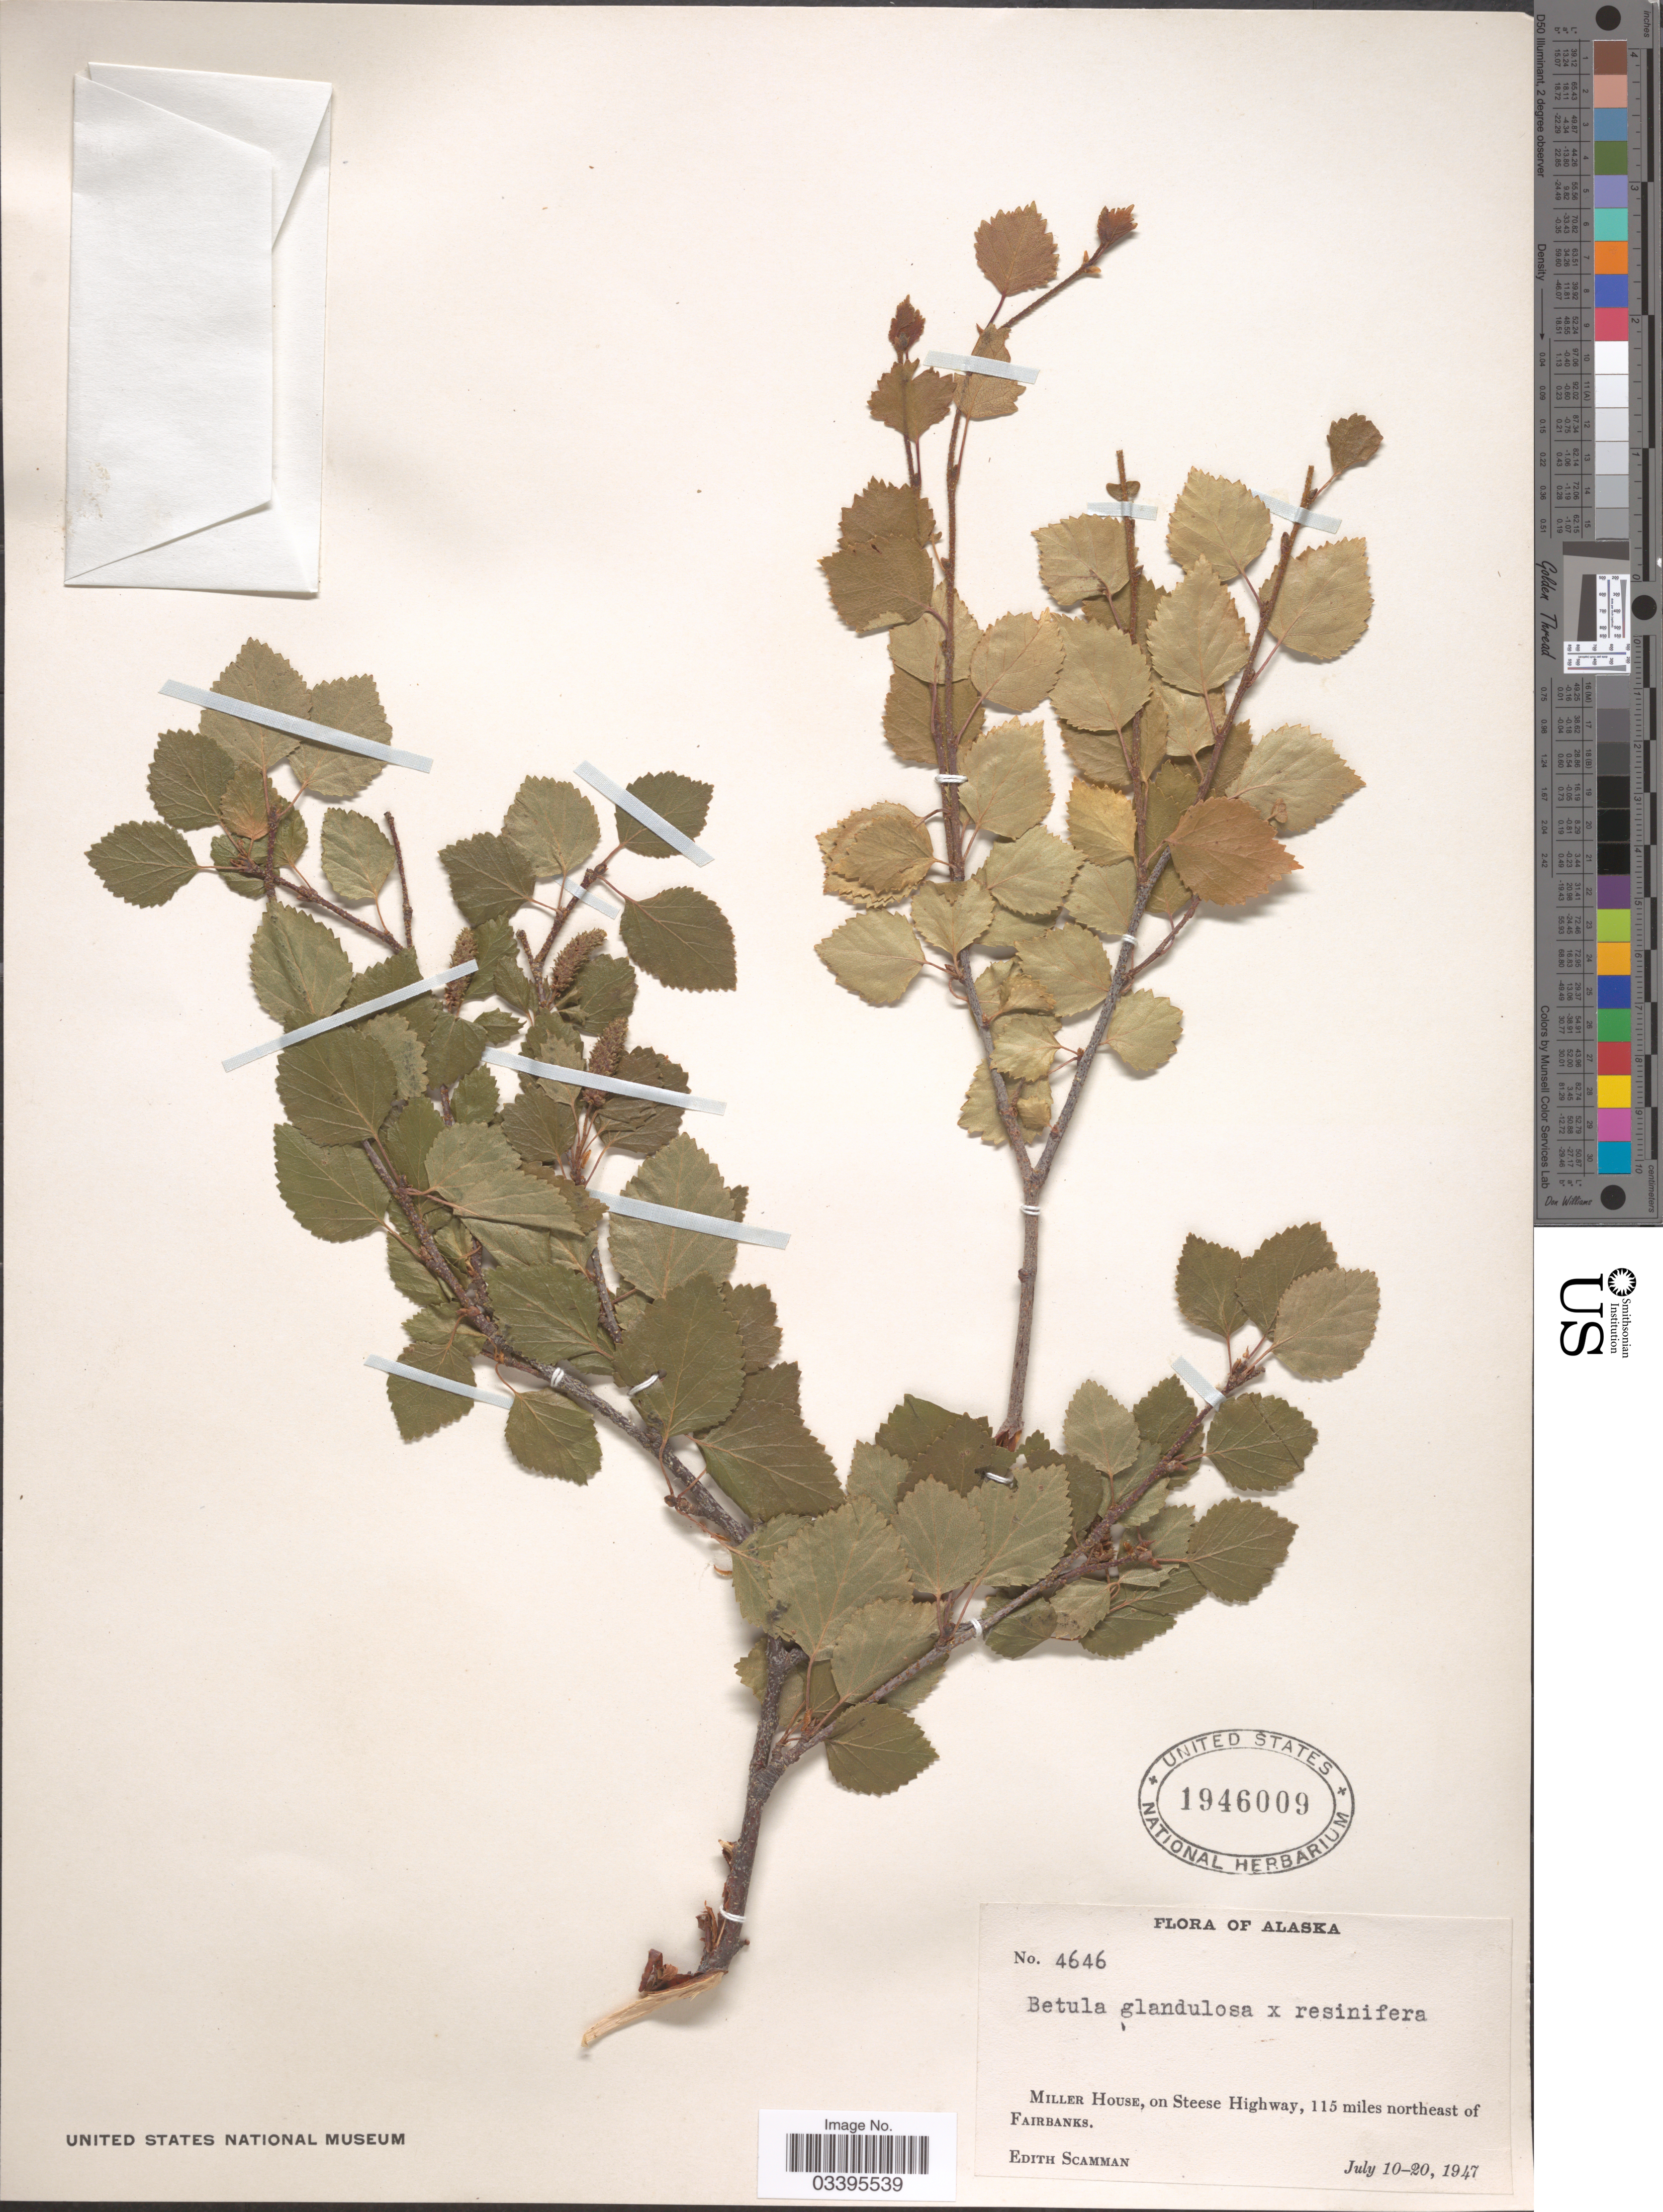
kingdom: Plantae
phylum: Tracheophyta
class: Magnoliopsida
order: Fagales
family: Betulaceae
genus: Betula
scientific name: Betula glandulosa x B. resinifera Britton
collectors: E. Scamman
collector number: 4646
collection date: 1947-07-10/1947-07-20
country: United States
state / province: Alaska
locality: Miller House, on Stee Highway, 115 miles northeast of Fairbanks.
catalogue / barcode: US 1946009